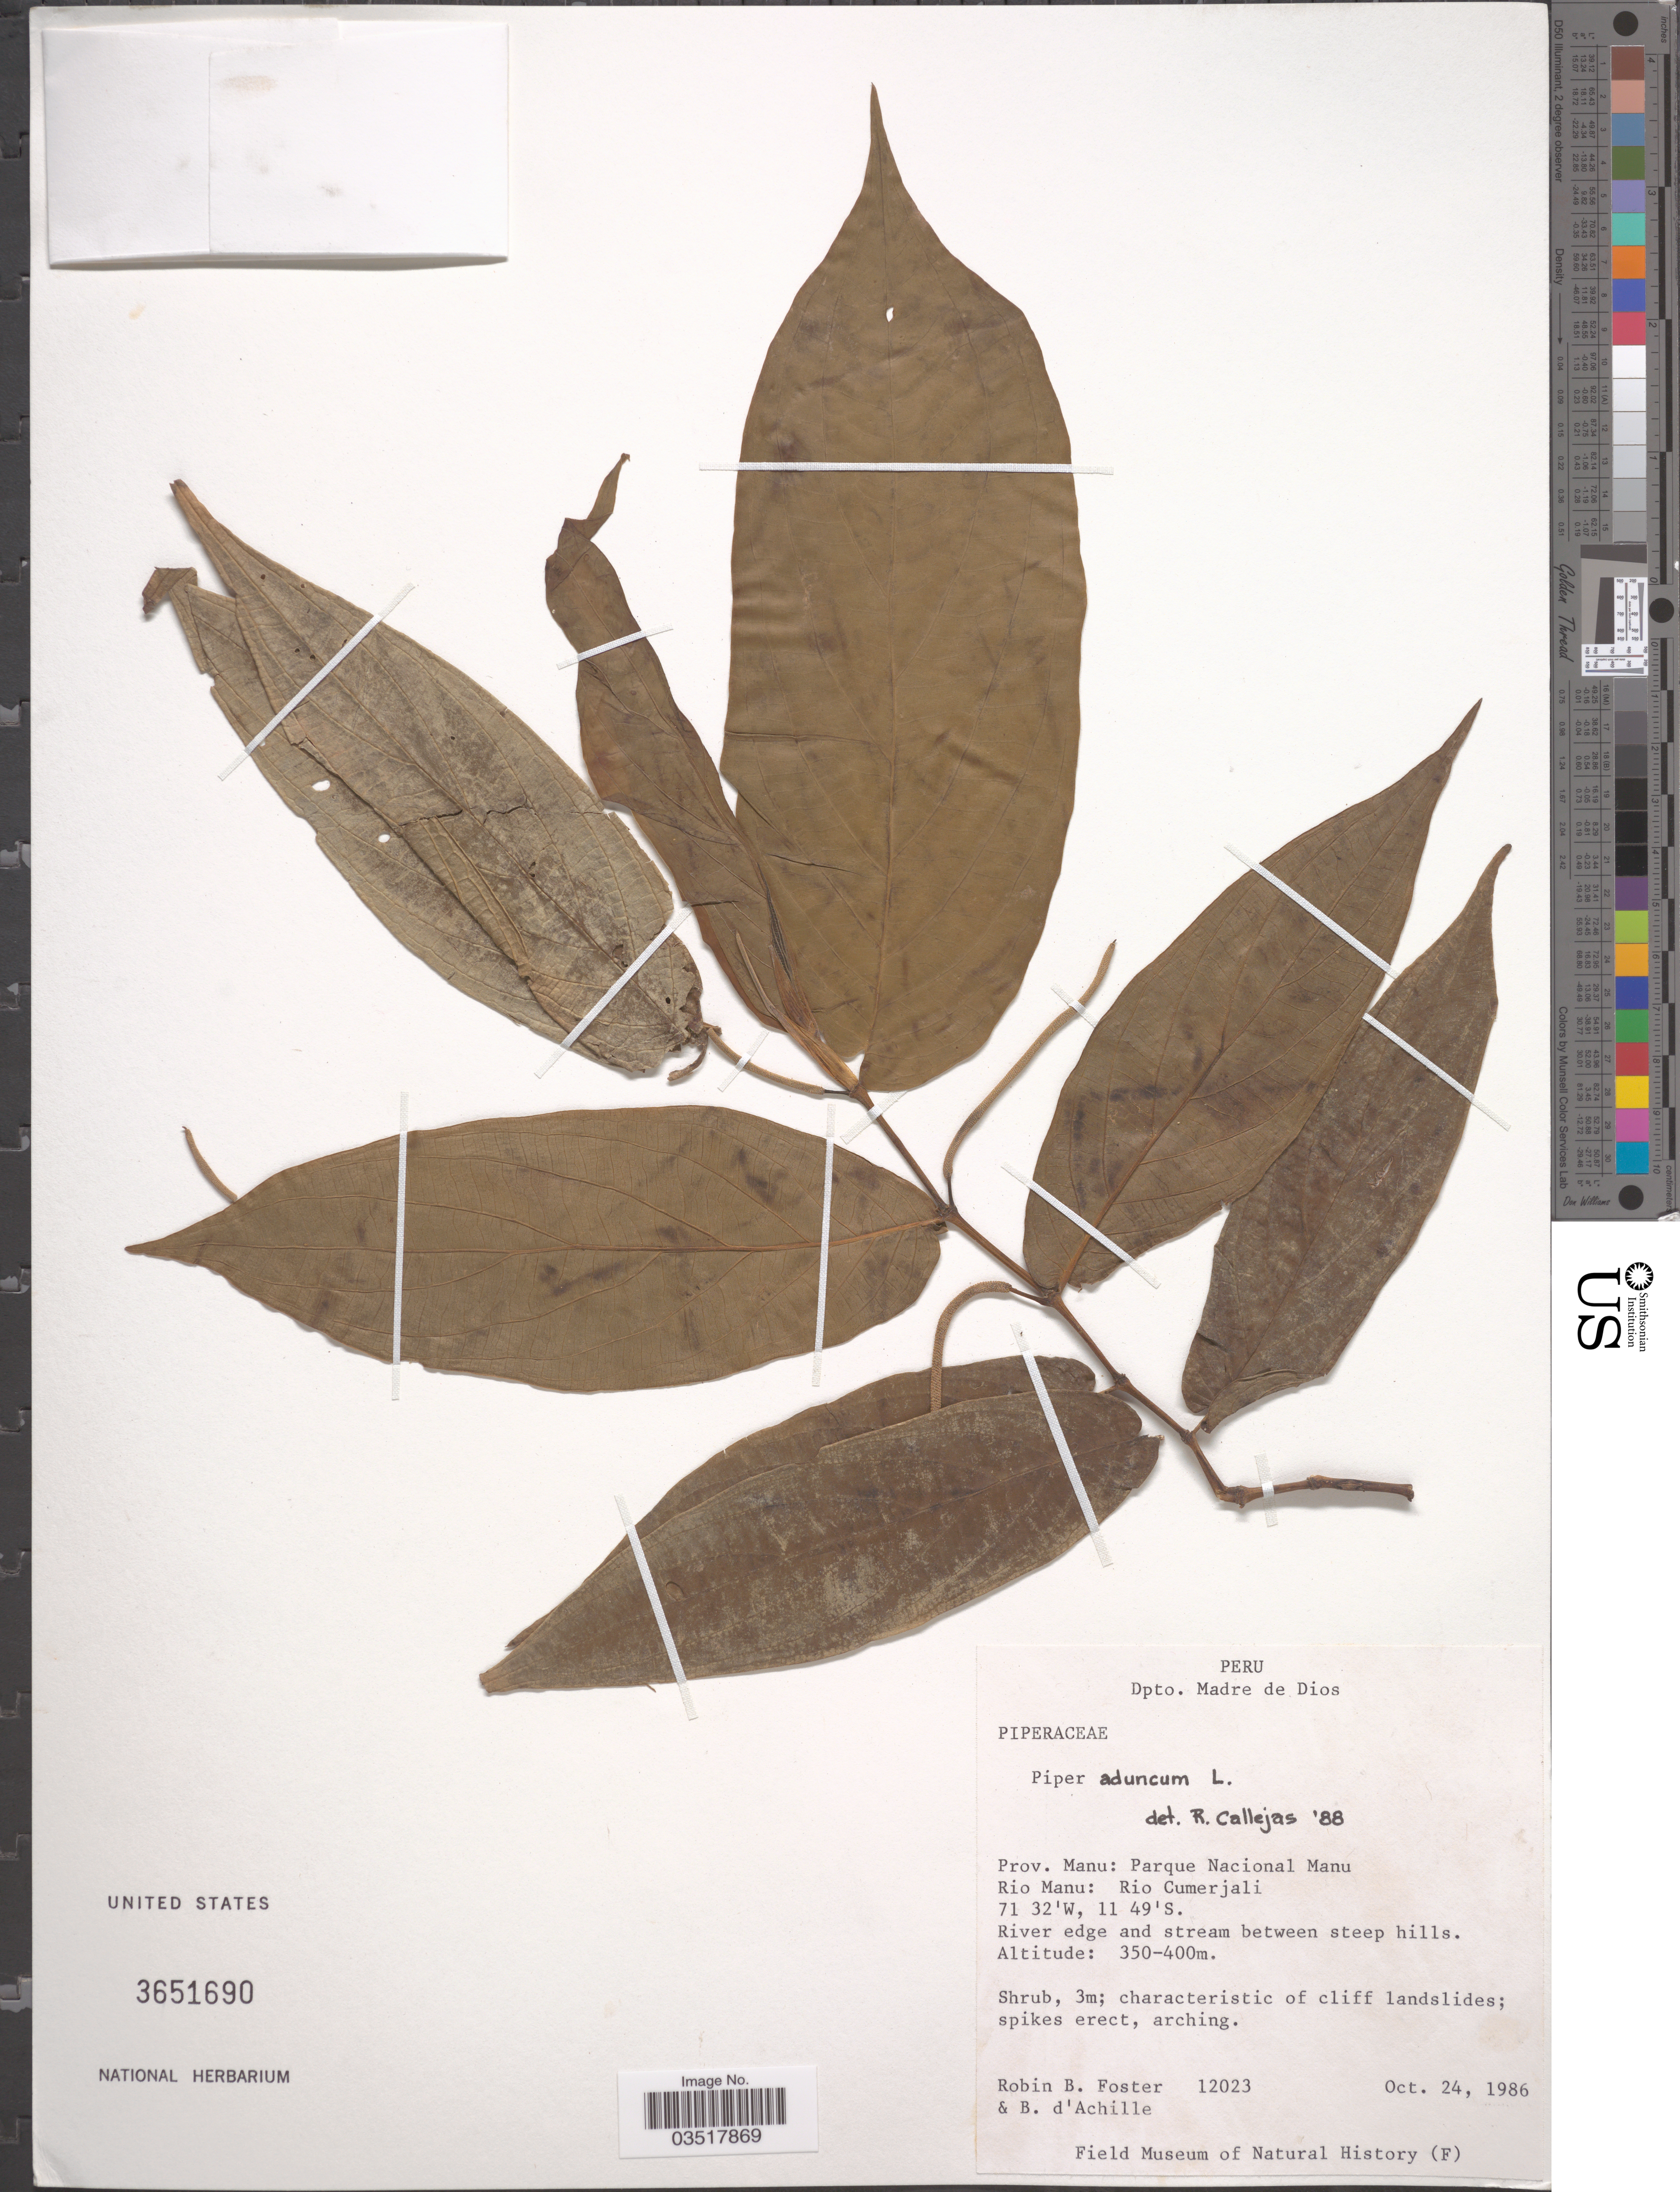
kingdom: Plantae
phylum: Tracheophyta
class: Magnoliopsida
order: Piperales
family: Piperaceae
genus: Piper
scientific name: Piper aduncum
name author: L.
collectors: R. B. Foster & B. d'Achille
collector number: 12023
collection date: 1986-10-24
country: Peru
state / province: Madre de Dios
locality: Dpto. Madre de Dios. Prov. Manu: Parque Nacional Manu. Rio Manu: Rio Cumerjali. River edge and stream between steep hills.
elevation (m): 350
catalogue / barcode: US 3651690